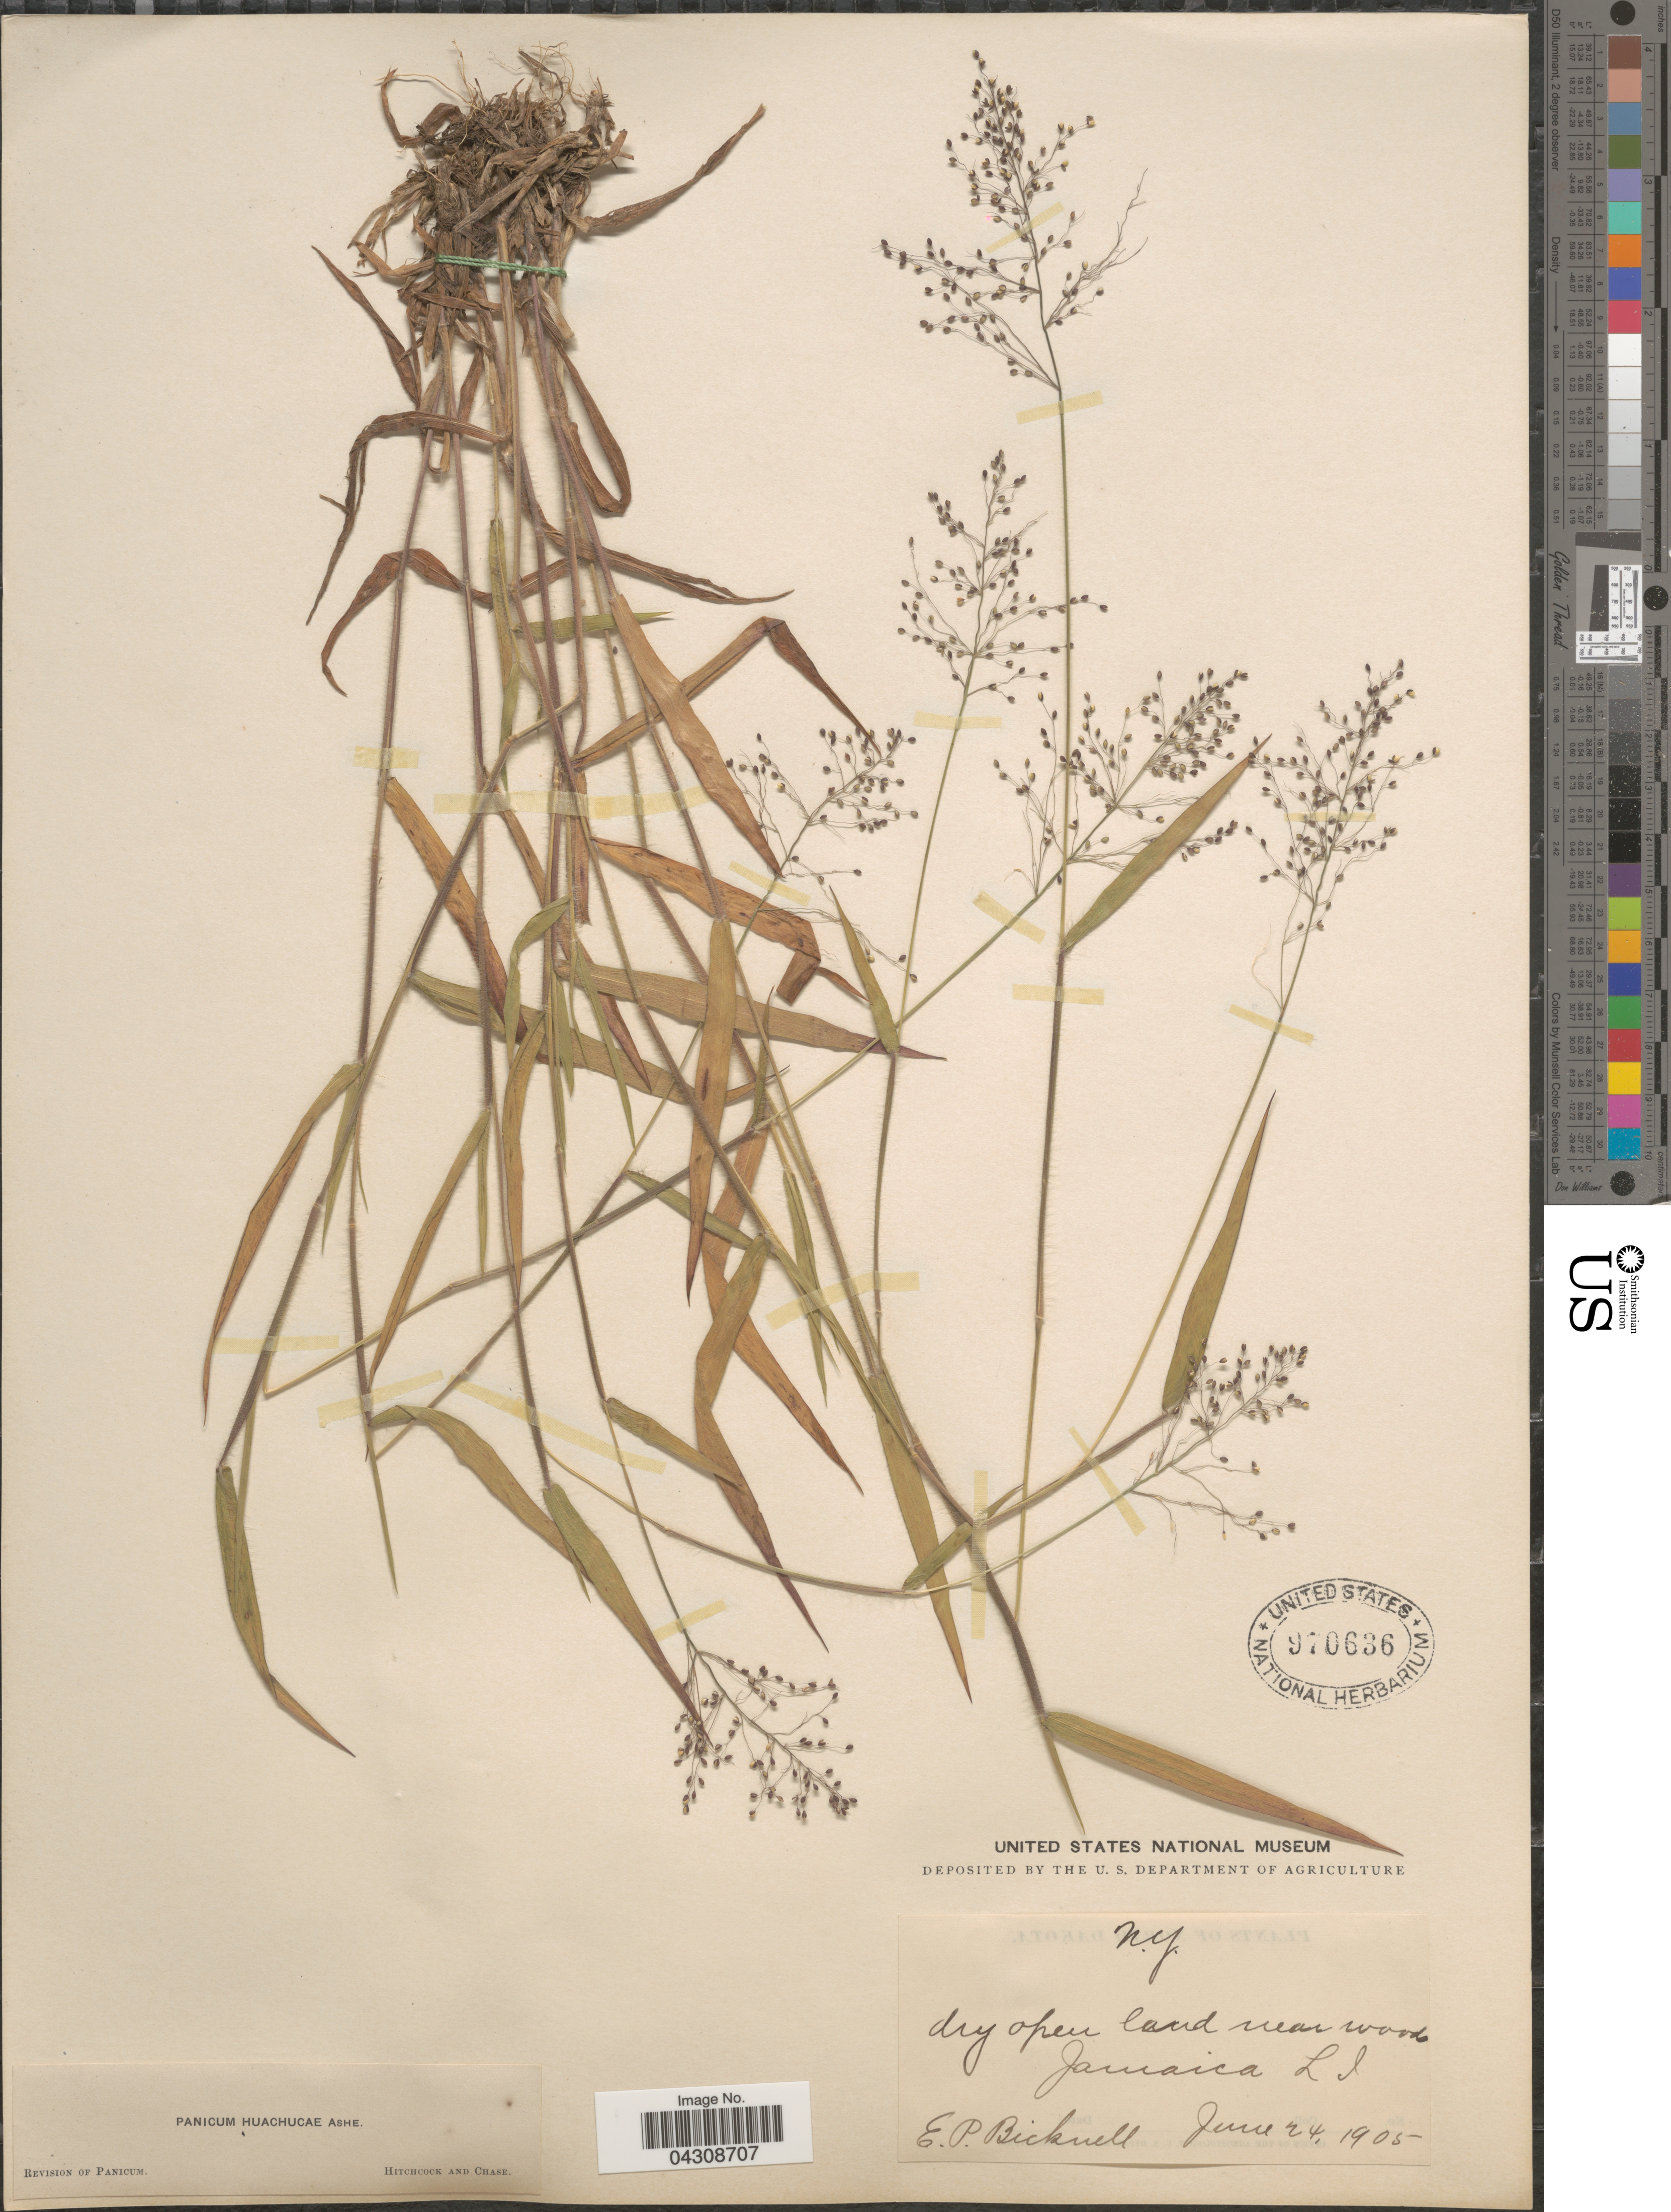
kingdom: Plantae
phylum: Tracheophyta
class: Liliopsida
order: Poales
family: Poaceae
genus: Dichanthelium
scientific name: Dichanthelium acuminatum var. acuminatum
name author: (Sw.) Gould & C.A. Clark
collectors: E. P. Bicknell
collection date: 1905-06-24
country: United States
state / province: New York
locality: Jamaica LI.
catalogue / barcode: US 970636